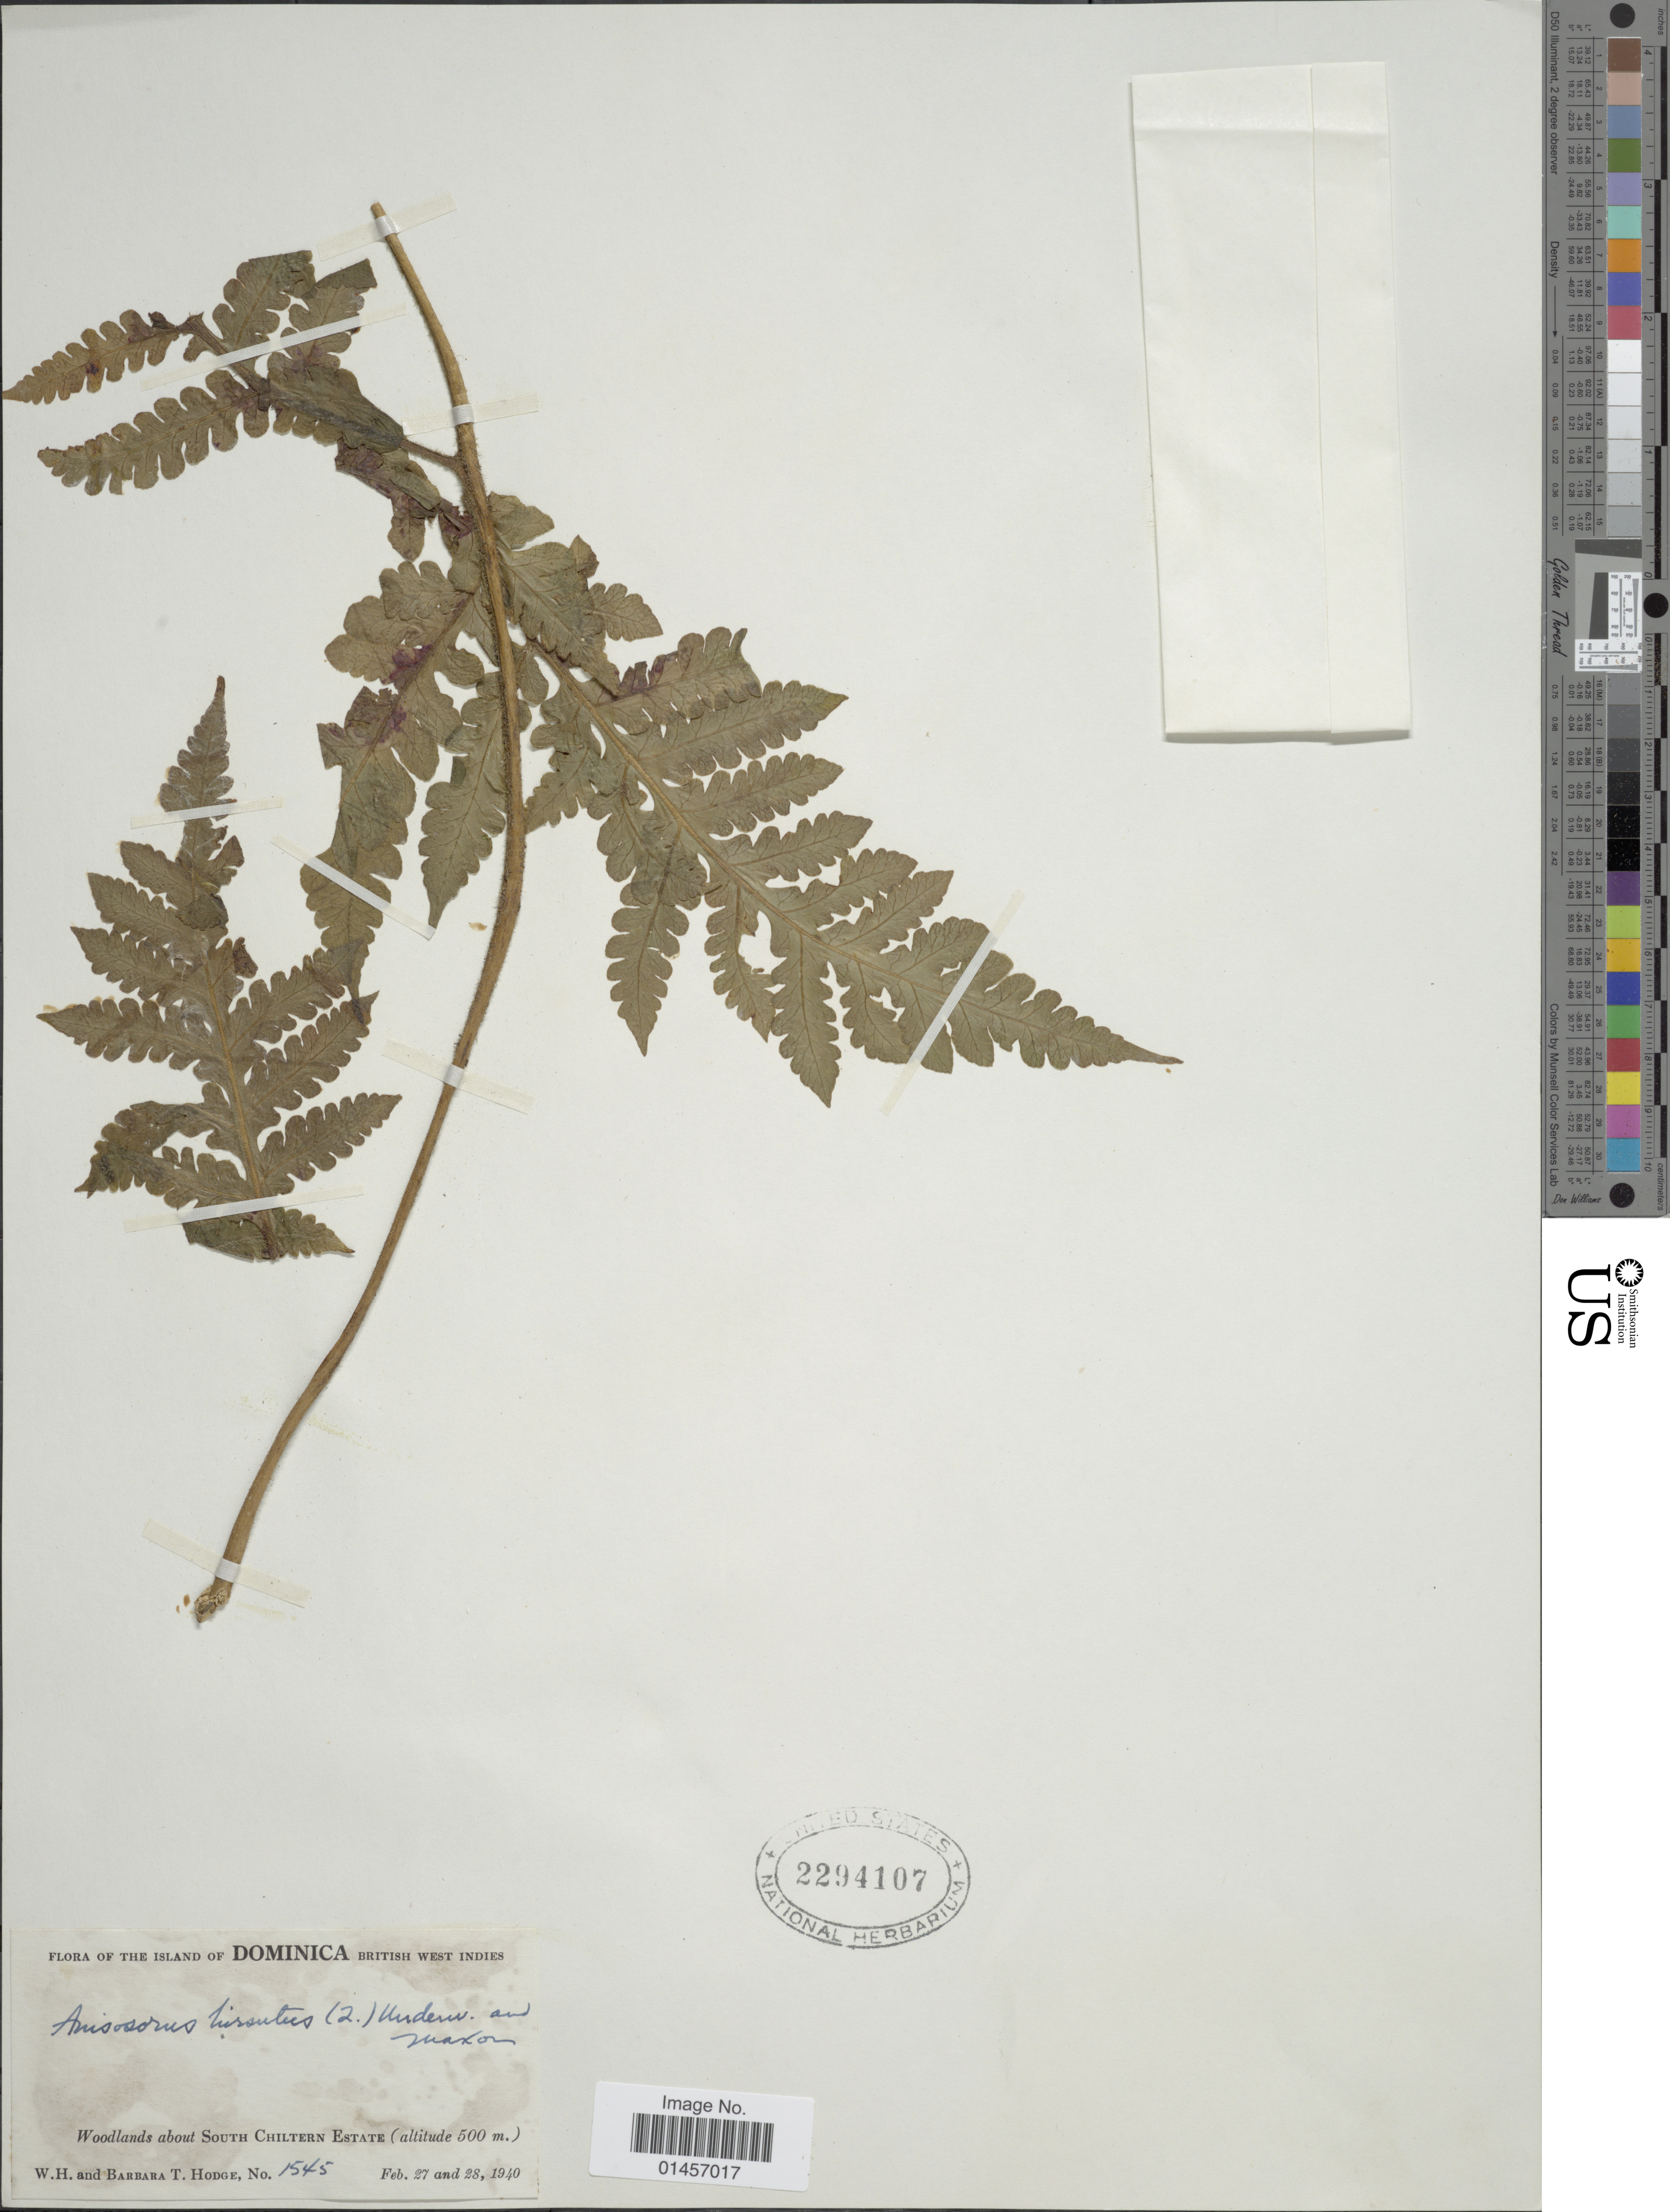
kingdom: Plantae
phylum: Tracheophyta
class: Polypodiopsida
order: Polypodiales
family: Lonchitidaceae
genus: Lonchitis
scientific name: Lonchitis hirsuta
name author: L.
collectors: W. Hodge & B. Hodge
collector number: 1545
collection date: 1940-02-27/1940-02-28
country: Dominica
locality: Island of Dominica British West Indies, Woodlands about South Chiltern Estate.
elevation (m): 500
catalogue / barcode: US 2294107